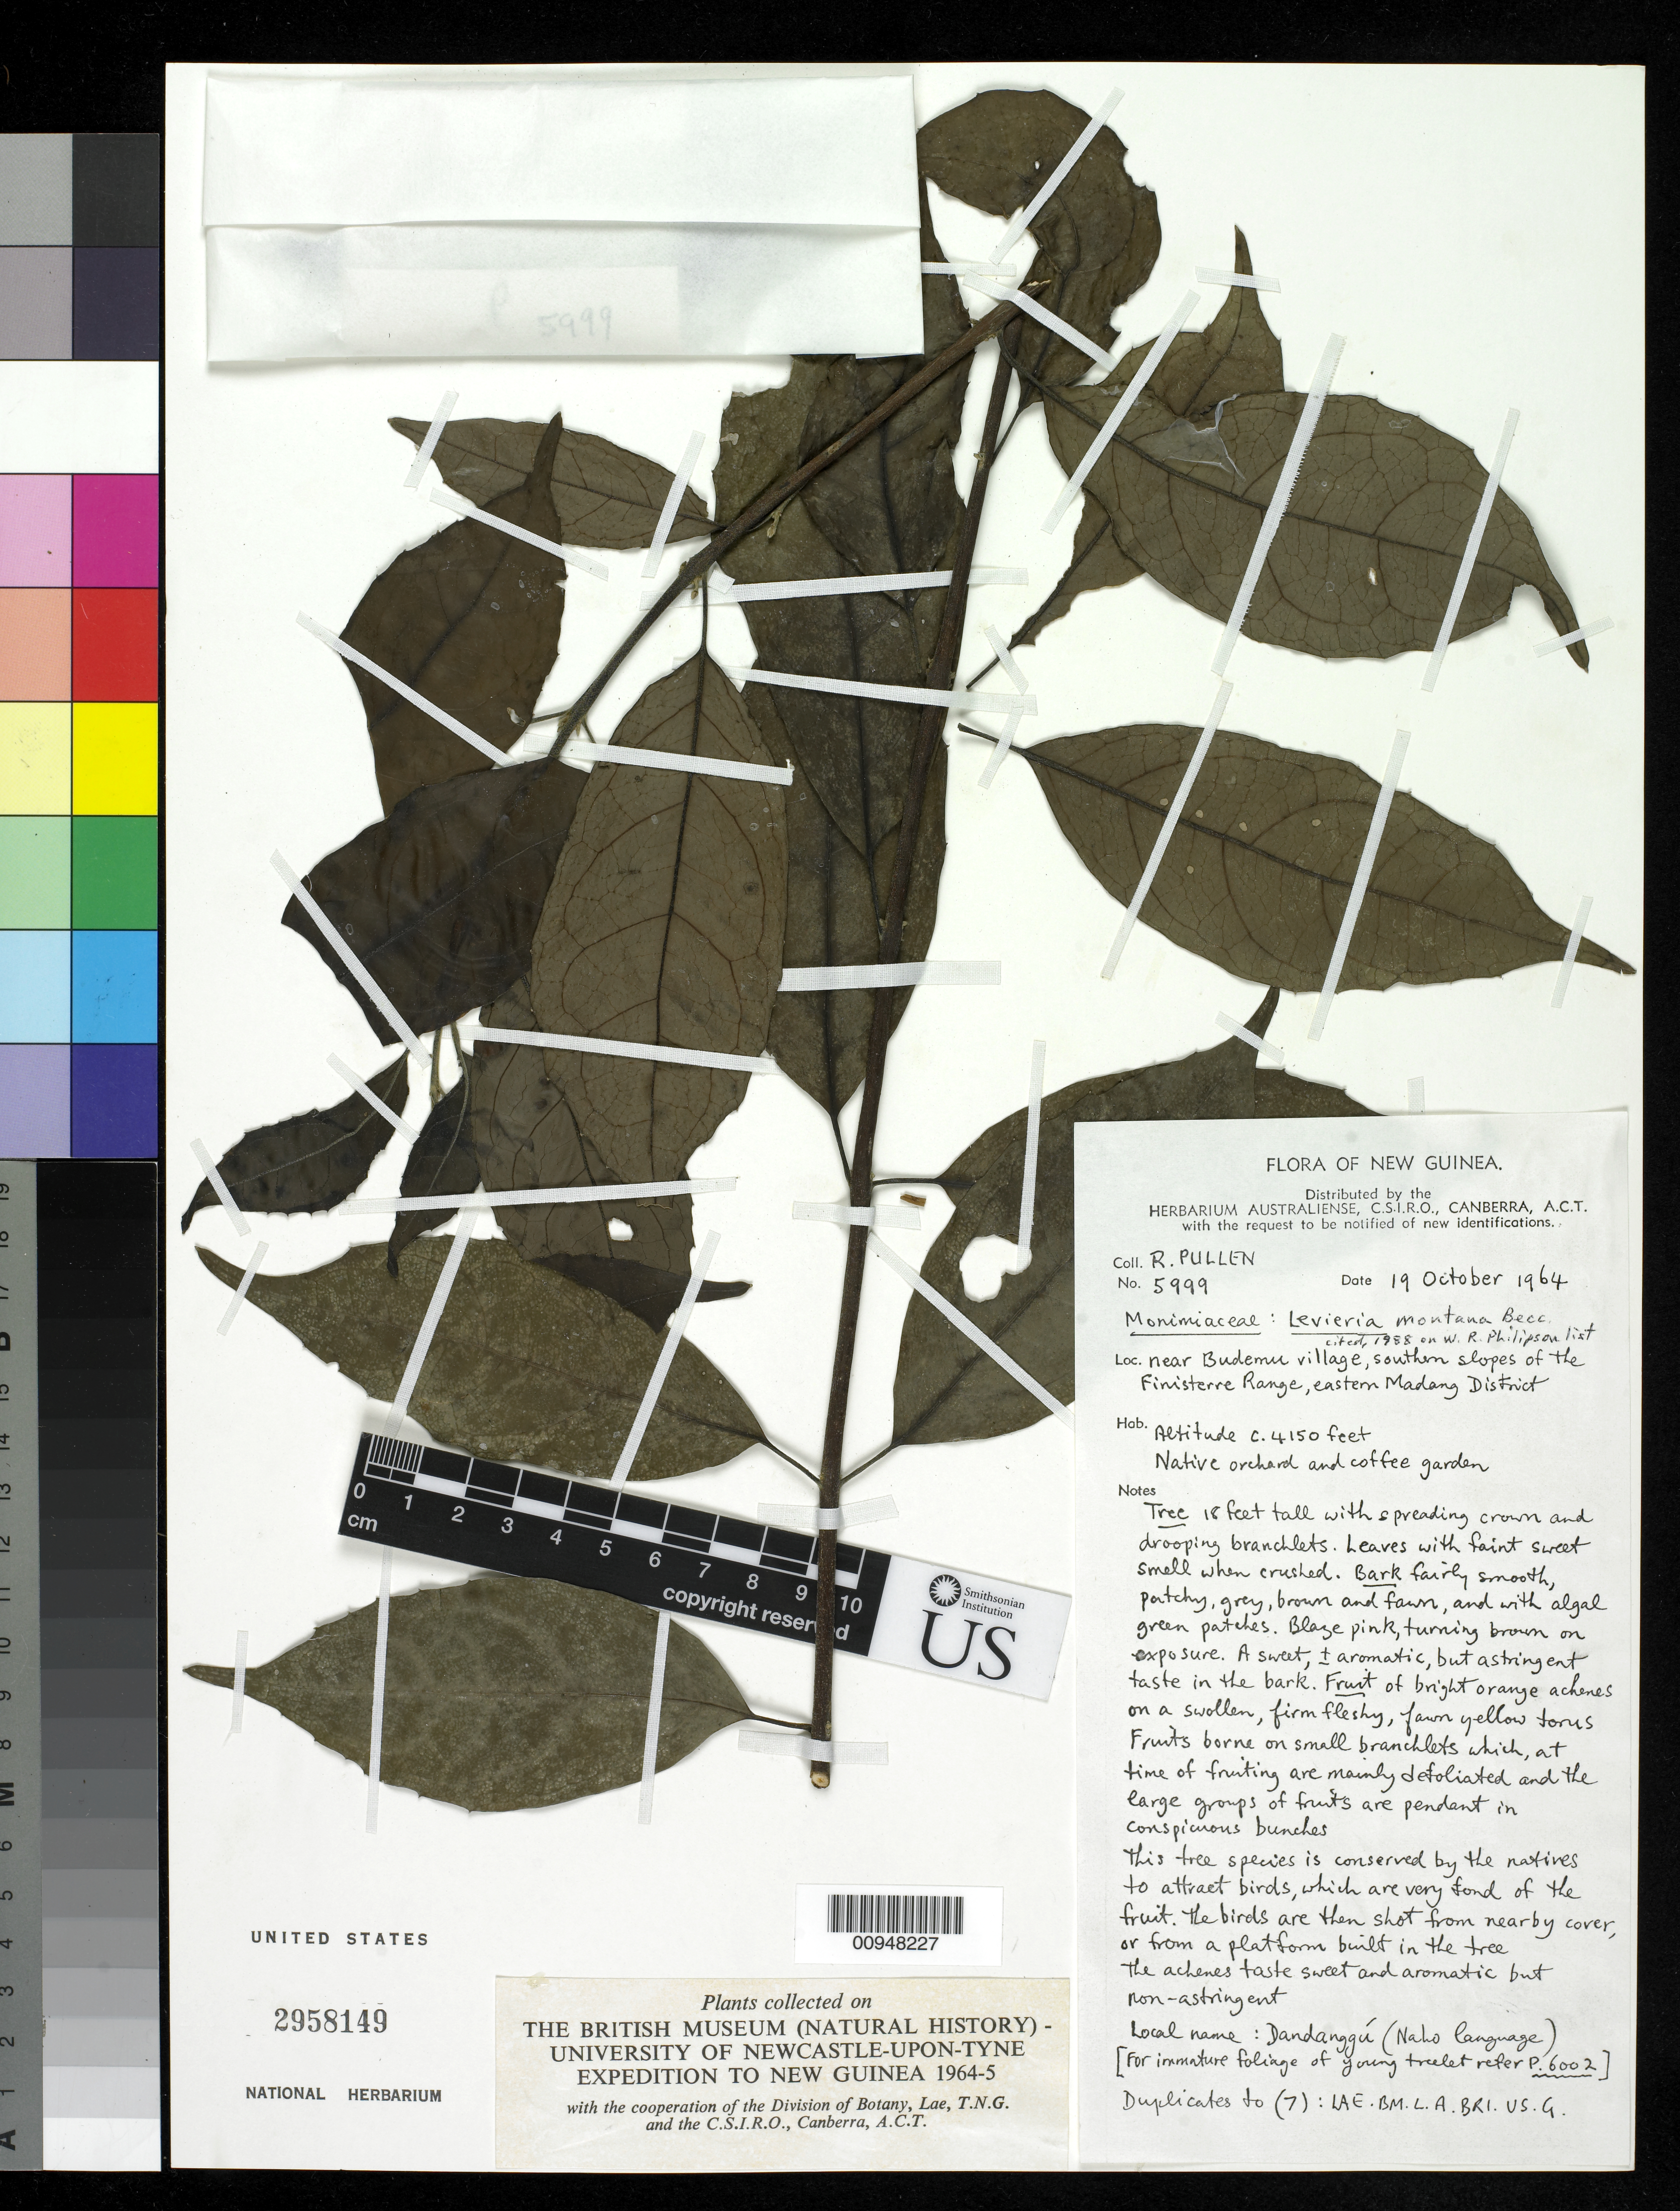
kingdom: Plantae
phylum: Tracheophyta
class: Magnoliopsida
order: Laurales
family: Monimiaceae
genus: Levieria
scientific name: Levieria montana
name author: Becc.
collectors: R. Pullen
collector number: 5999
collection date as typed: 19 Oct 1964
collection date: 1964-10-19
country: Papua New Guinea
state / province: Madang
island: New Guinea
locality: Near Budemu village, S slopes of Finisterre Range.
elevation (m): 1265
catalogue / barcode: US 2958149